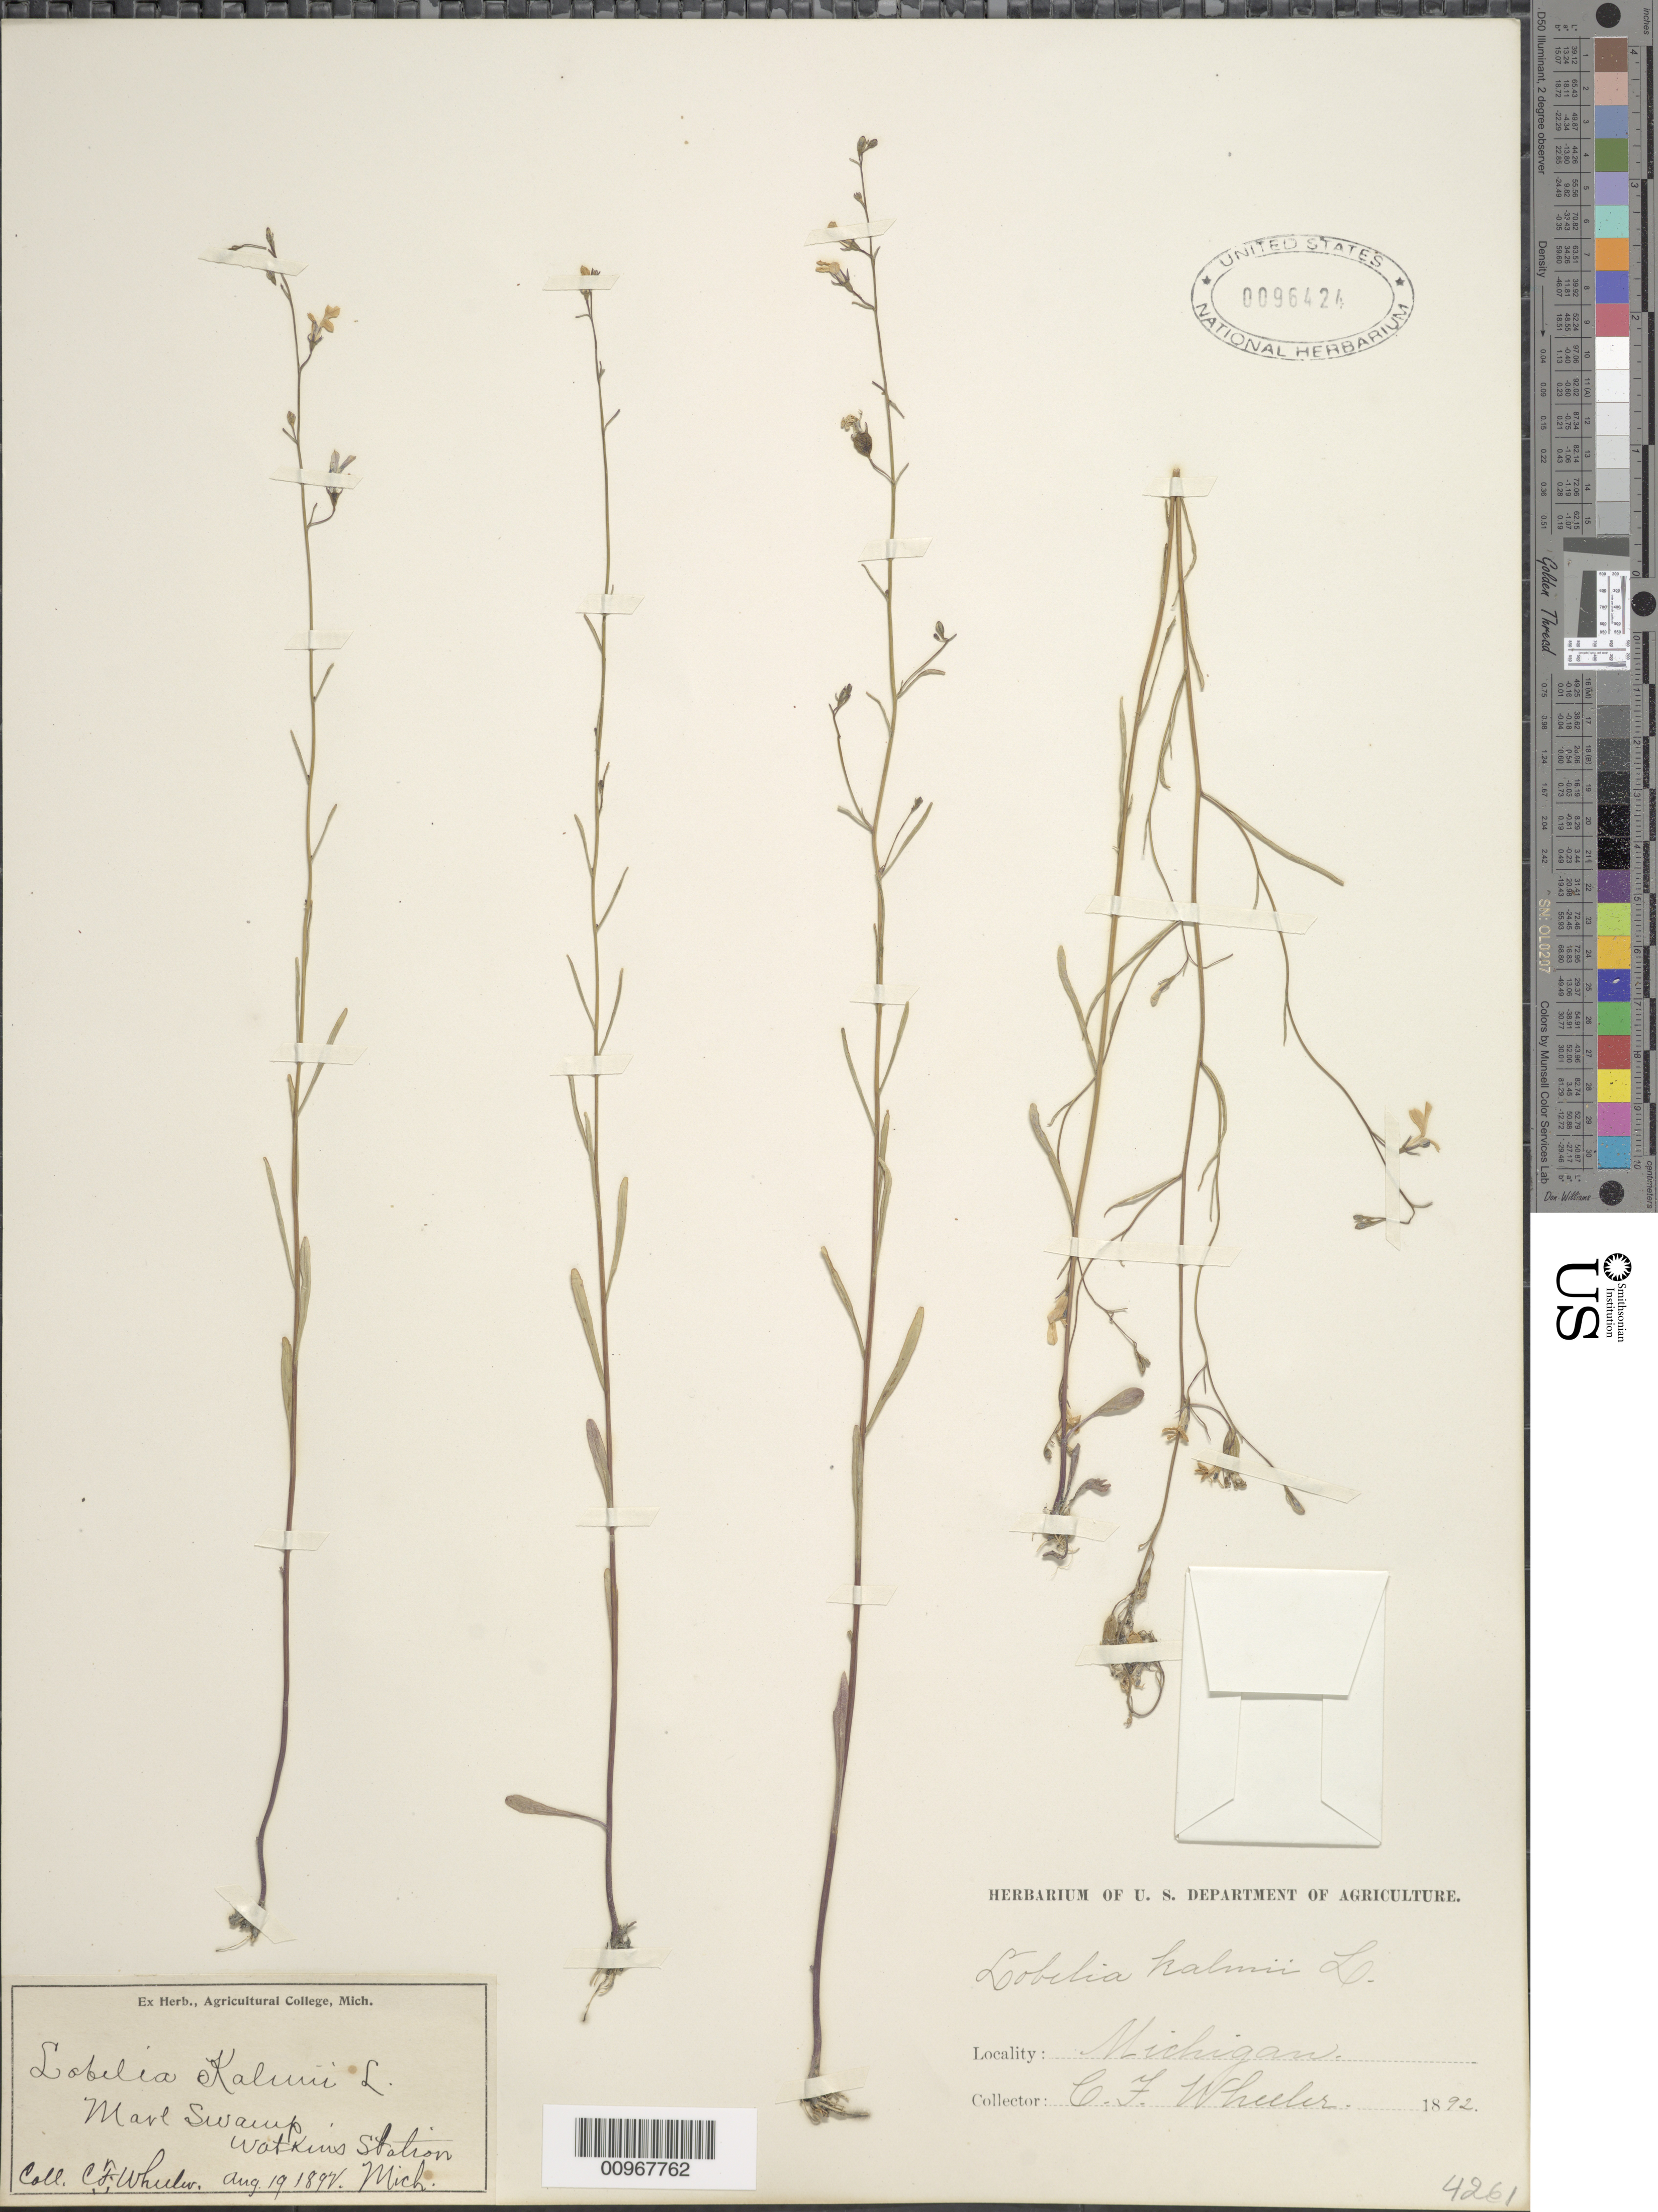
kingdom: Plantae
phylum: Tracheophyta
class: Magnoliopsida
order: Asterales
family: Campanulaceae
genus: Lobelia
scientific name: Lobelia kalmii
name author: L.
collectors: C. Wheeler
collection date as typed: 19 Aug 1892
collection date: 1892-08-19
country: United States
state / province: Michigan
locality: Watkins Station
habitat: marl swamp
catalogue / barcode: US 96424